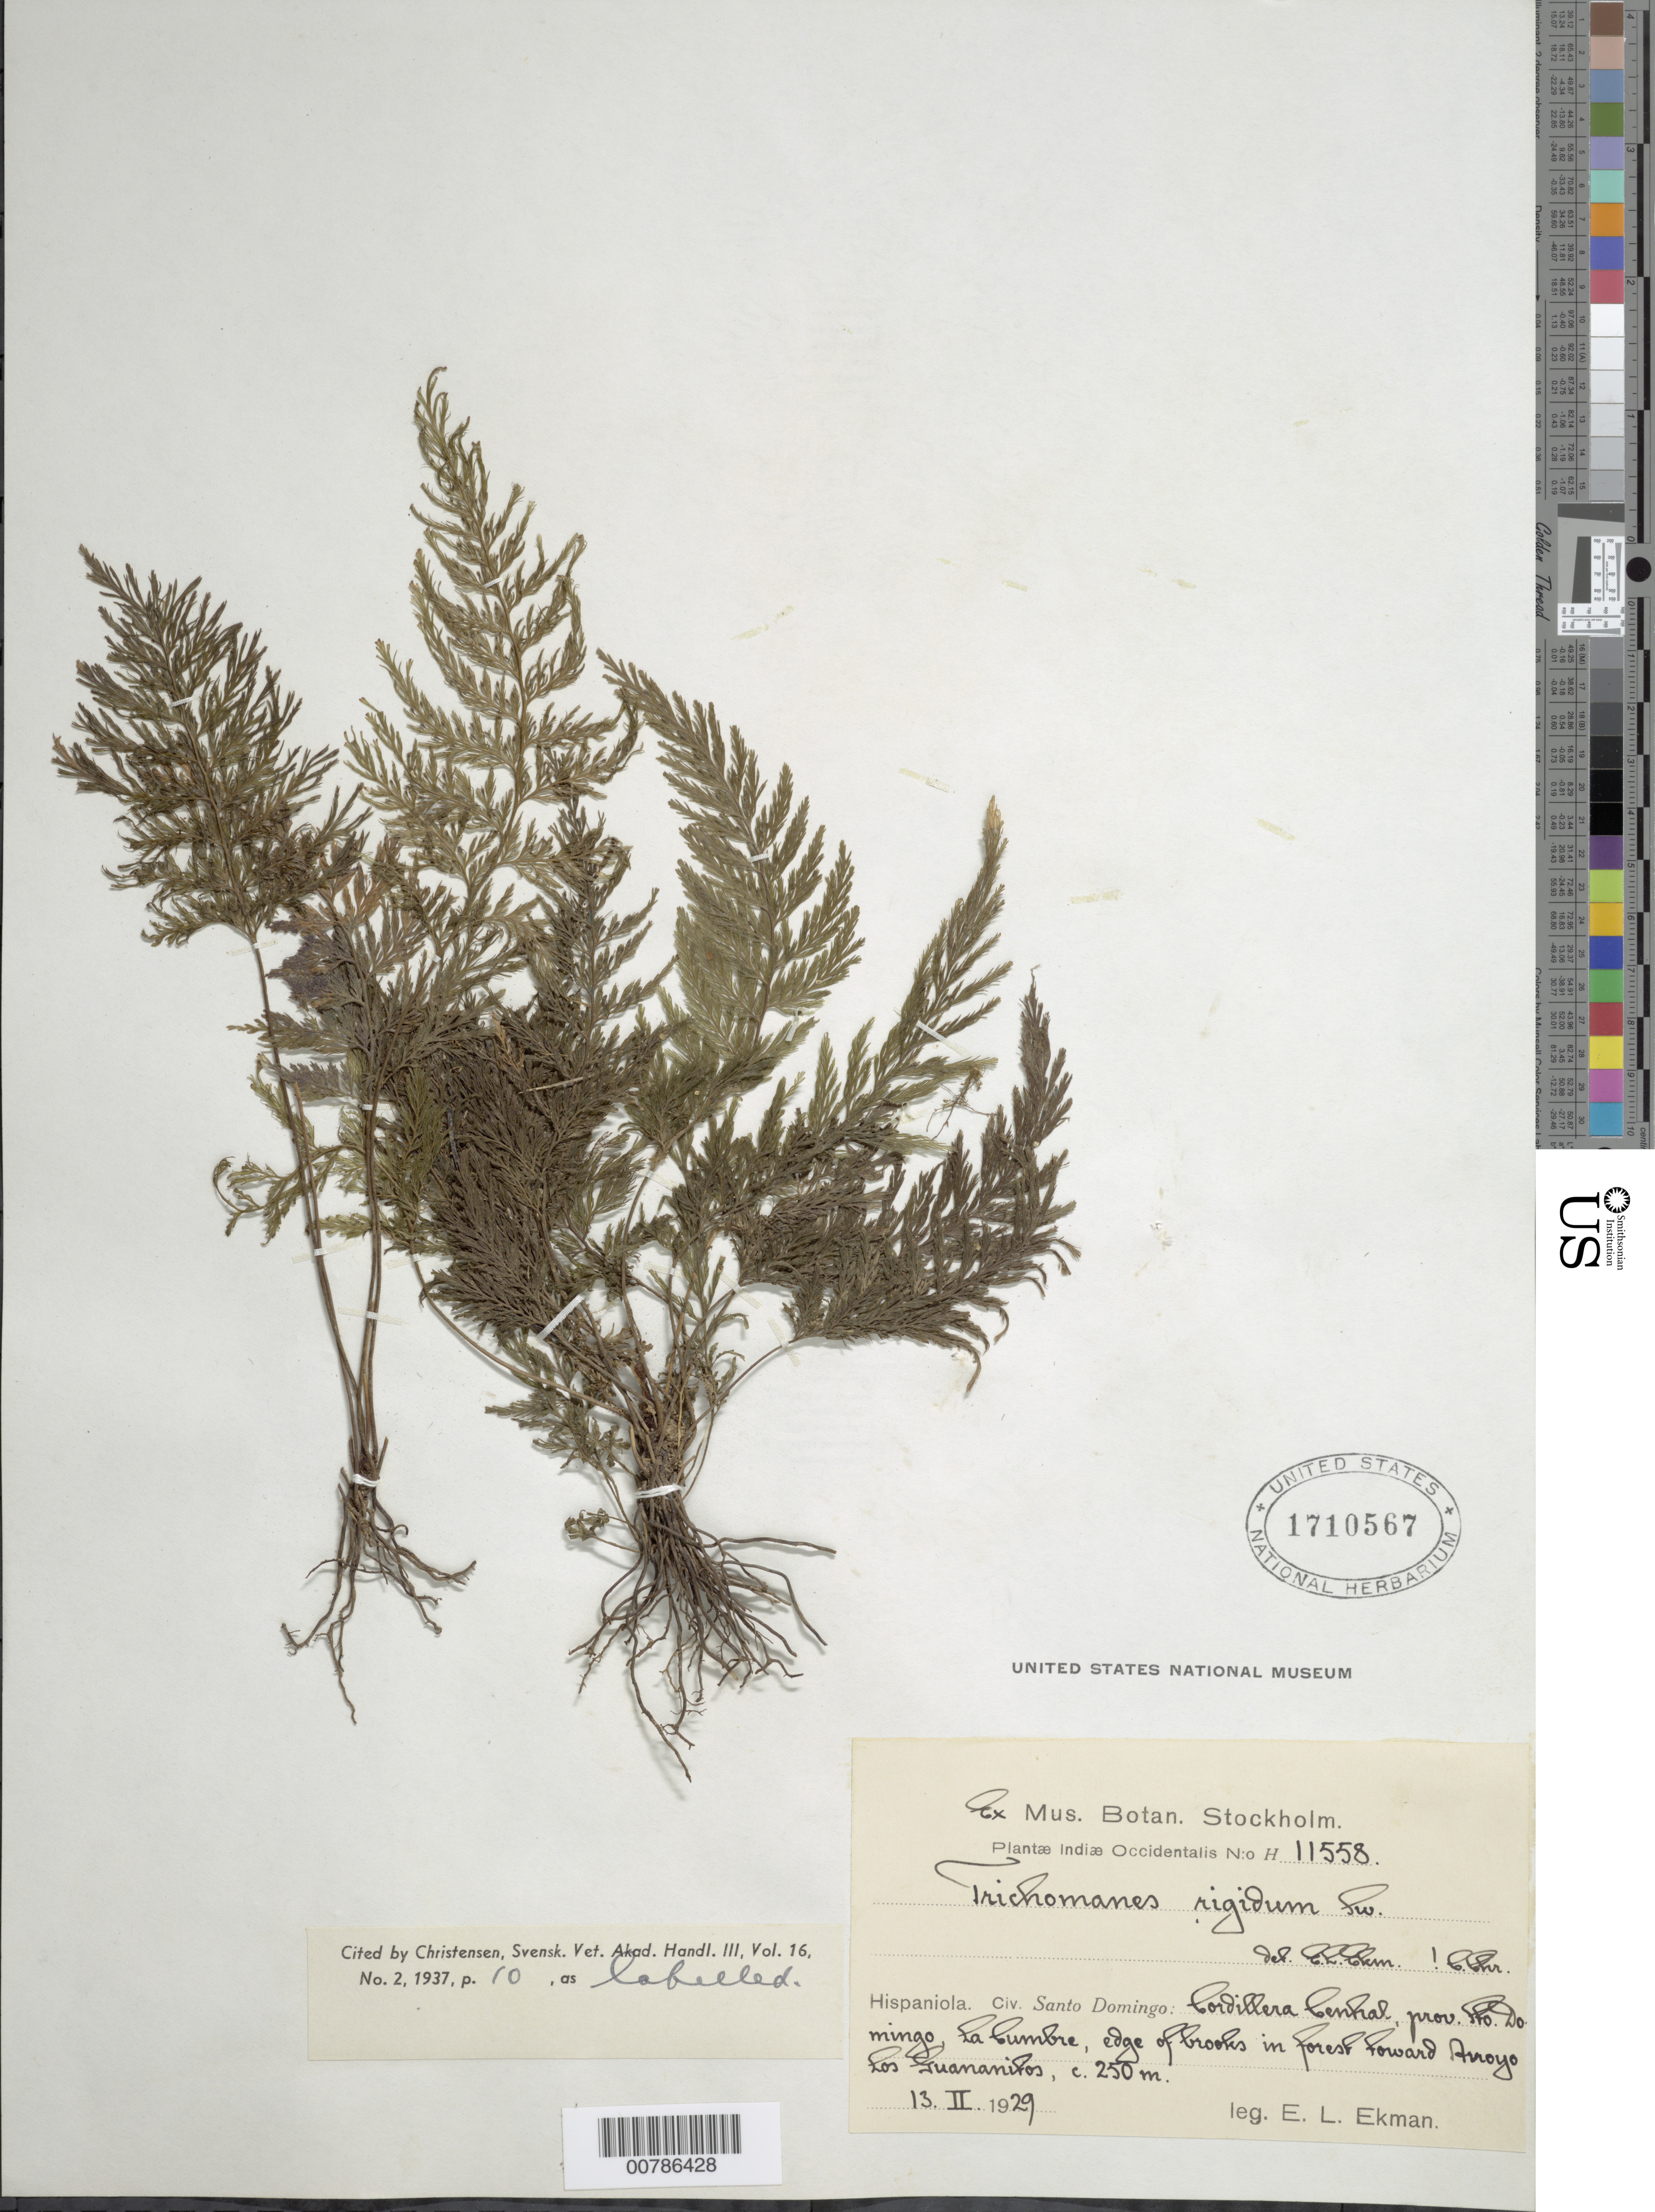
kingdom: Plantae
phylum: Tracheophyta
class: Polypodiopsida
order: Hymenophyllales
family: Hymenophyllaceae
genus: Abrodictyum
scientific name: Abrodictyum rigidum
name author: (Sw.) Ebihara & Dubuisson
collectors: E. L. Ekman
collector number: H 11558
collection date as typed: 13 Feb 1929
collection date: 1929-02-13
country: Dominican Republic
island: Hispaniola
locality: Cordillera Central, La Cumbre, toward Arroyo Los Guananitos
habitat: Edge of brooks in forest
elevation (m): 250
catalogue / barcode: US 1710567